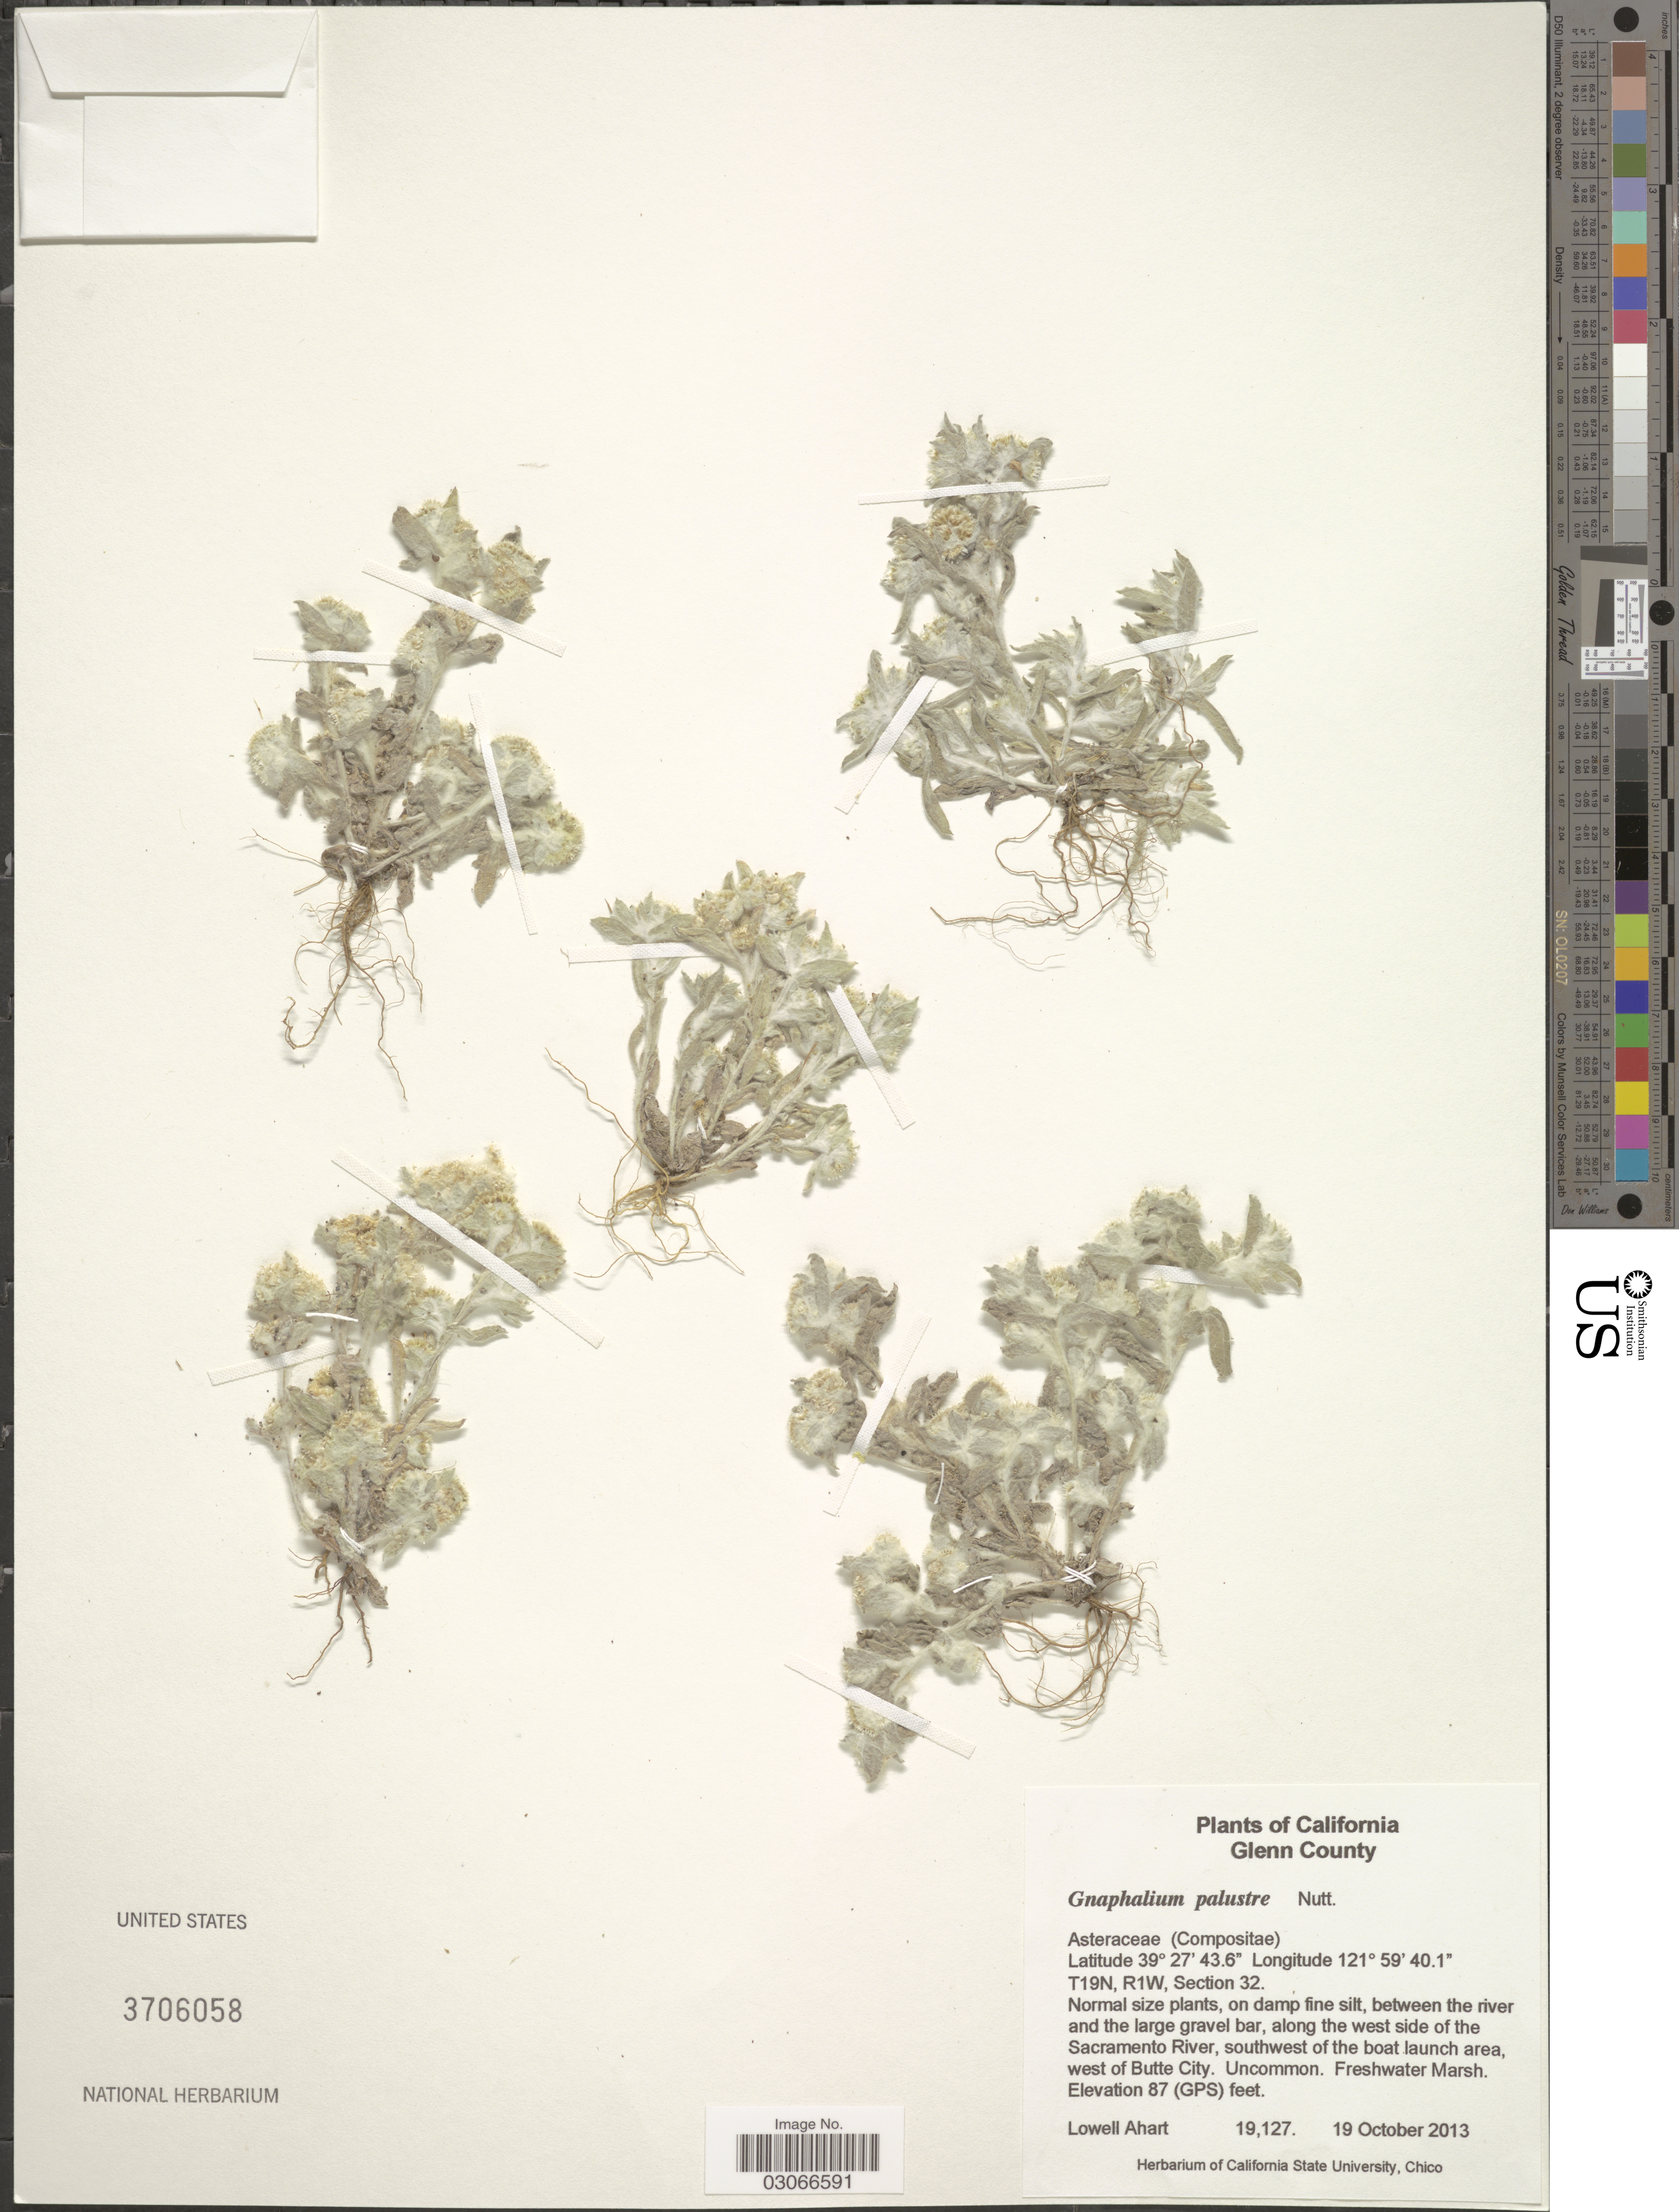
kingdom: Plantae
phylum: Tracheophyta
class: Magnoliopsida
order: Asterales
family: Asteraceae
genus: Gnaphalium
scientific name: Gnaphalium palustre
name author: Nutt.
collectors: L. Ahart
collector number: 19127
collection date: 2013-10-19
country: United States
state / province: California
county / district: Glenn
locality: Glenn County. T19N, R1W, section 32, along the west side of the Sacramento River, southwest of the boat launch area, west of Butte City.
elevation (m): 27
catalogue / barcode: US 3706058